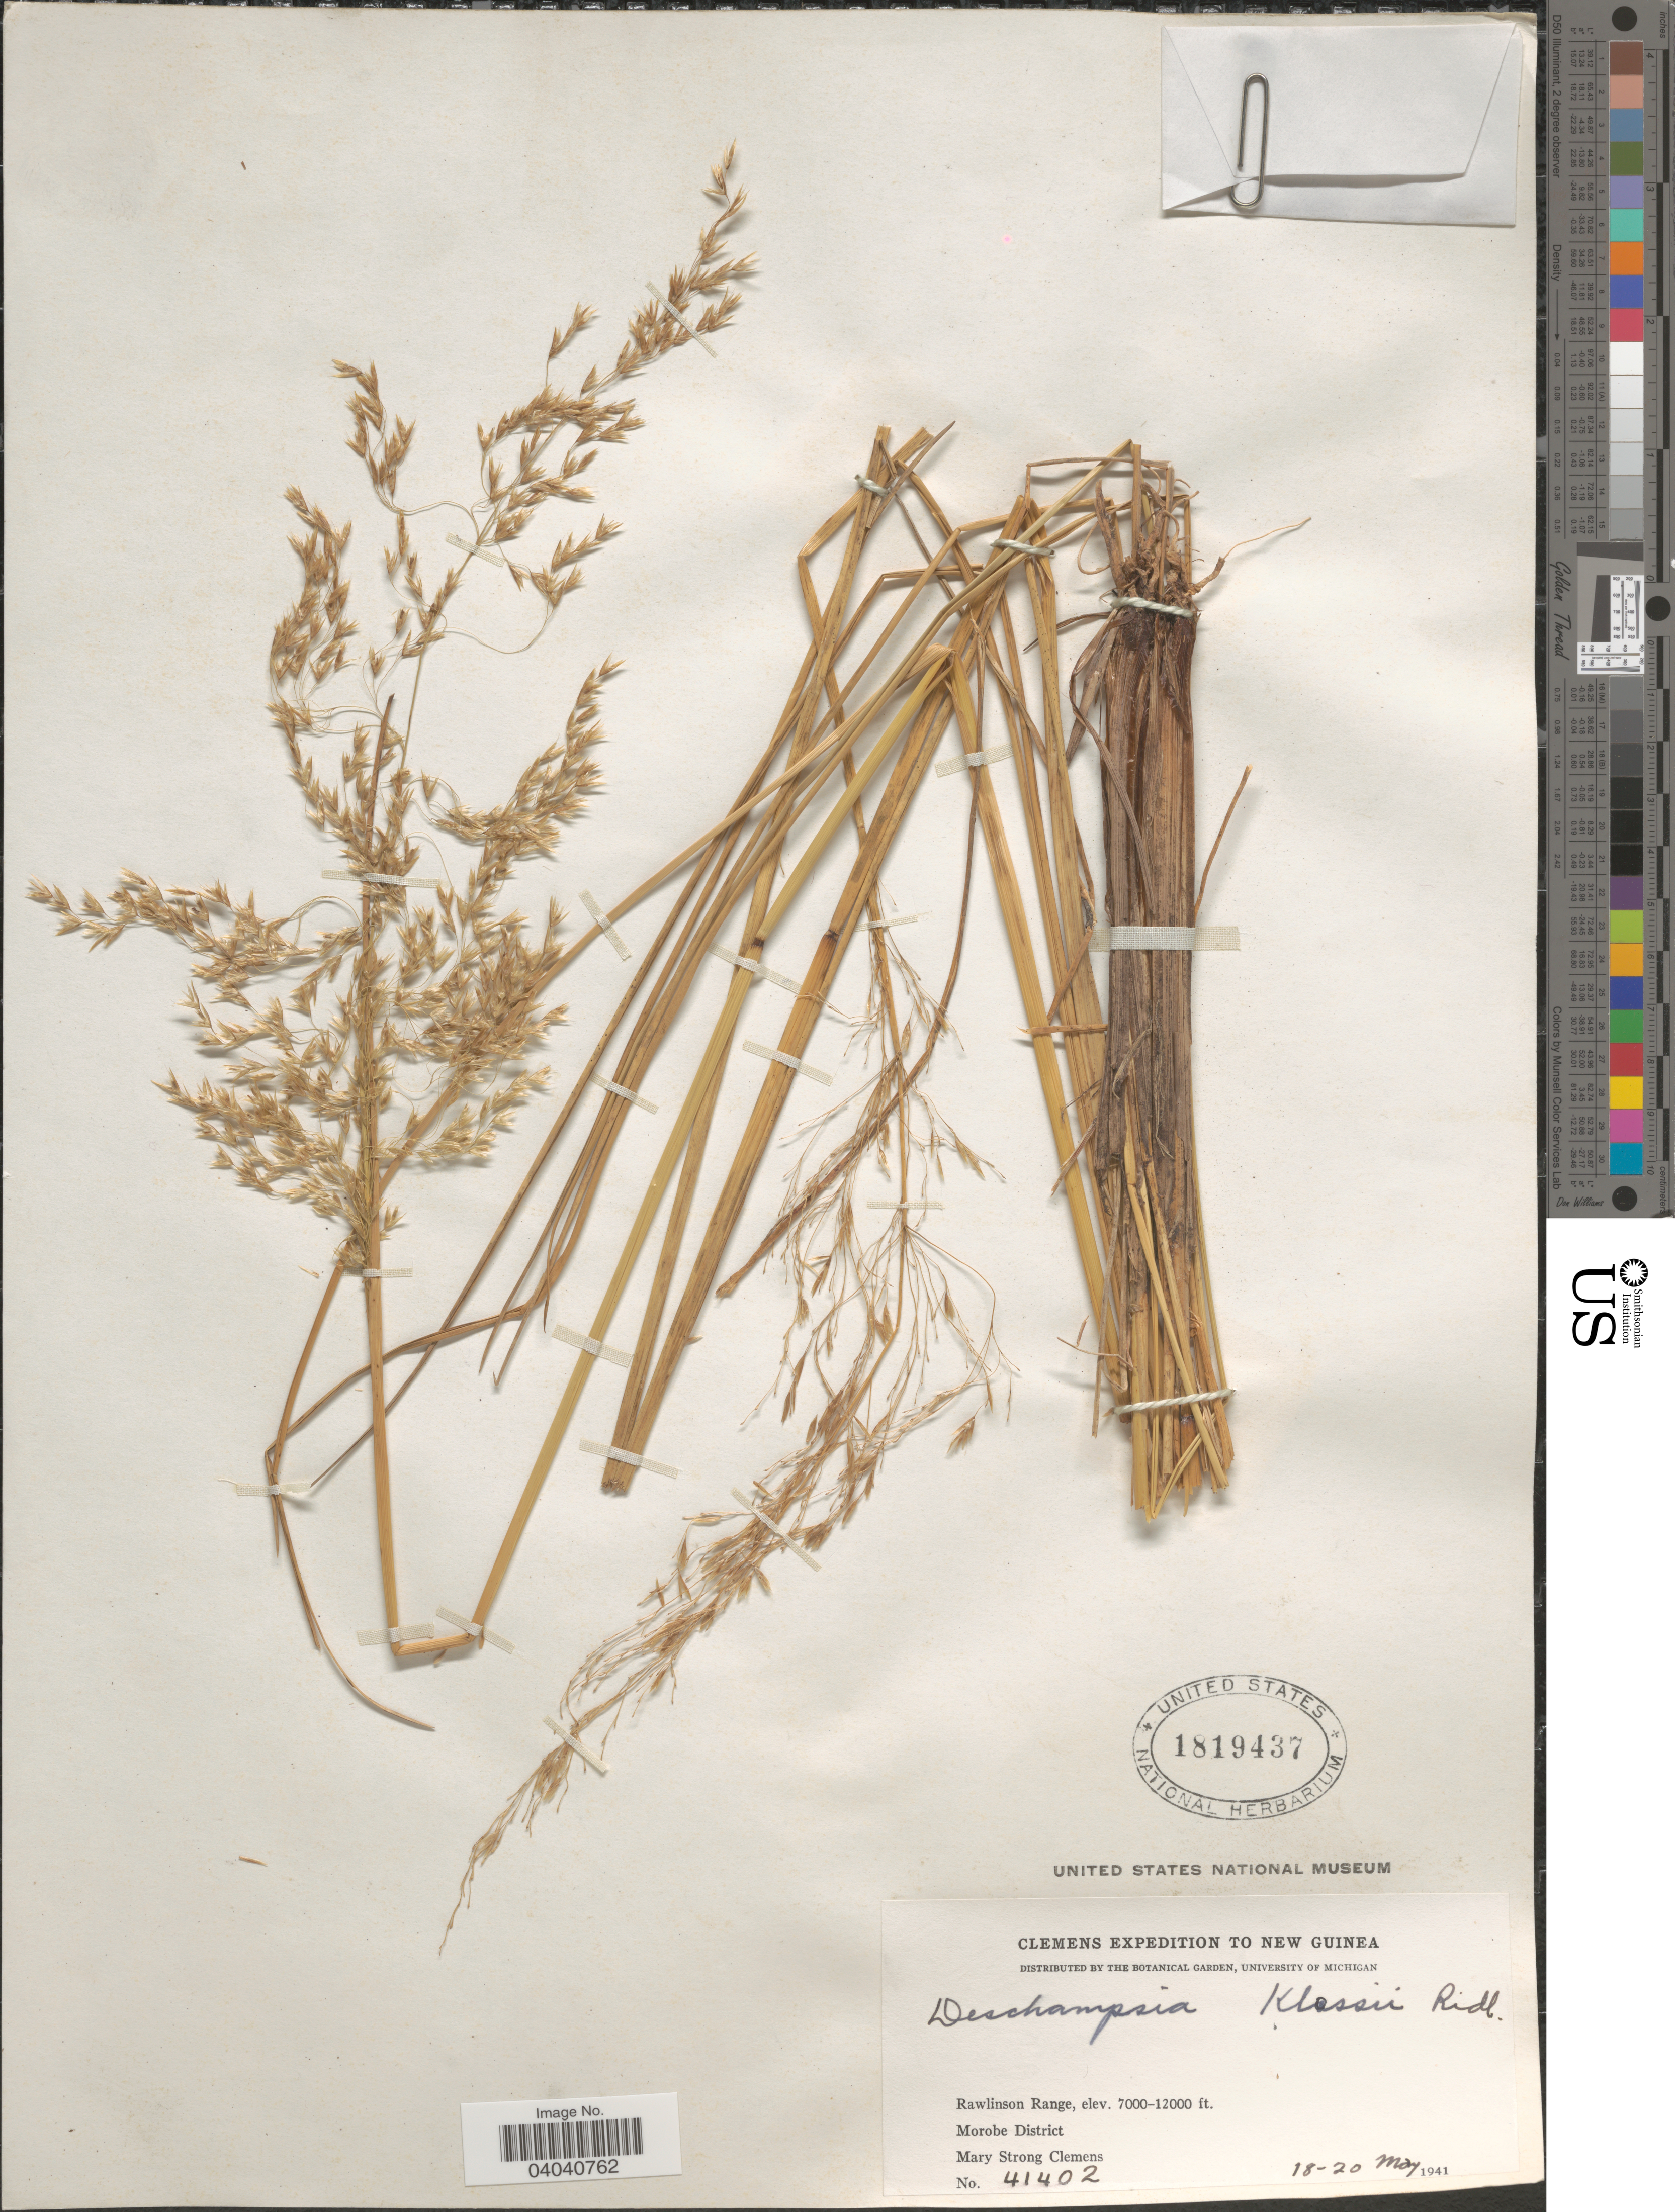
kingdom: Plantae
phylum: Tracheophyta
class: Liliopsida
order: Poales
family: Poaceae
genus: Deschampsia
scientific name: Deschampsia klossii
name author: Ridl.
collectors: M. S. Clemens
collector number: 41402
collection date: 1941-05-18/1941-05-20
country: Papua New Guinea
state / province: Morobe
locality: New Guinea. Rawlinson Range. Morobe District.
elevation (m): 2134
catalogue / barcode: US 1819437